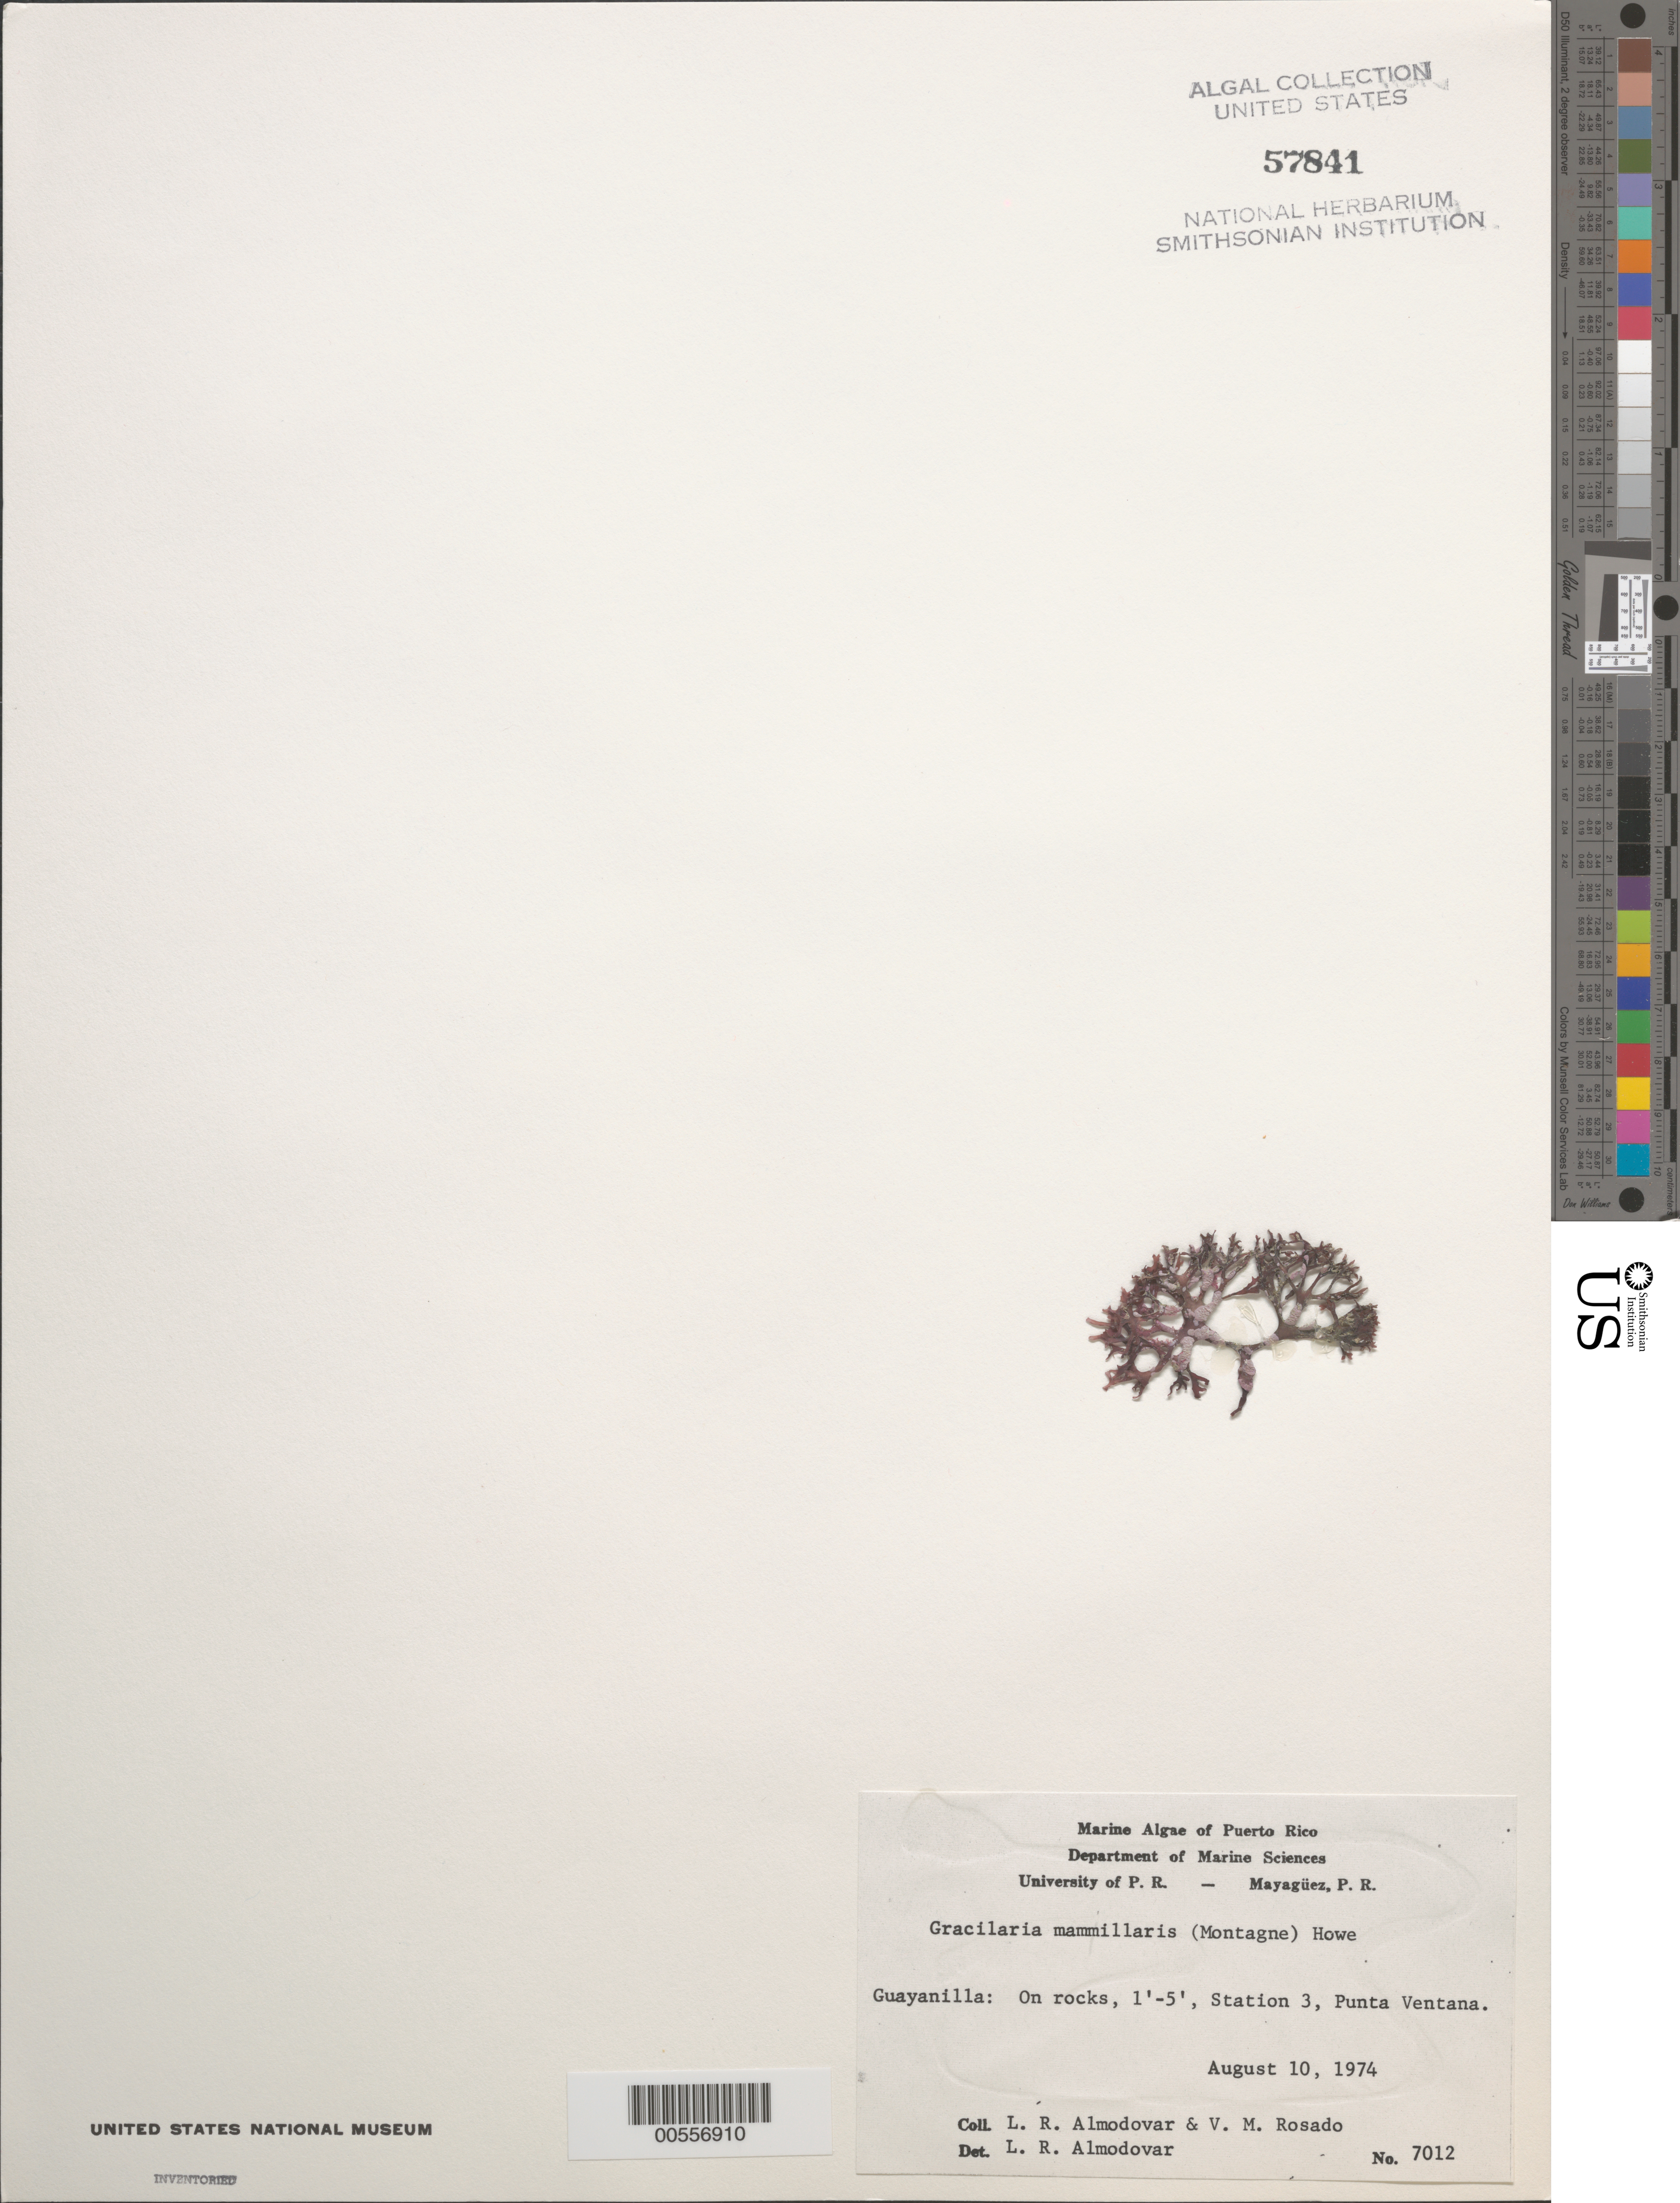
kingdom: Plantae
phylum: Rhodophyta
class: Florideophyceae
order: Gracilariales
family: Gracilariaceae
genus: Gracilaria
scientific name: Gracilaria mammillaris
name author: (Mont.) M. Howe in Britton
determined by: Almodovar, L. R.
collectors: L. Almodovar & V. Rosado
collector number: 7012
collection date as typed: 10 Aug 1974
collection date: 1974-08-10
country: Puerto Rico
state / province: Guayanilla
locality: Punta ventana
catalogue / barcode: US 57841